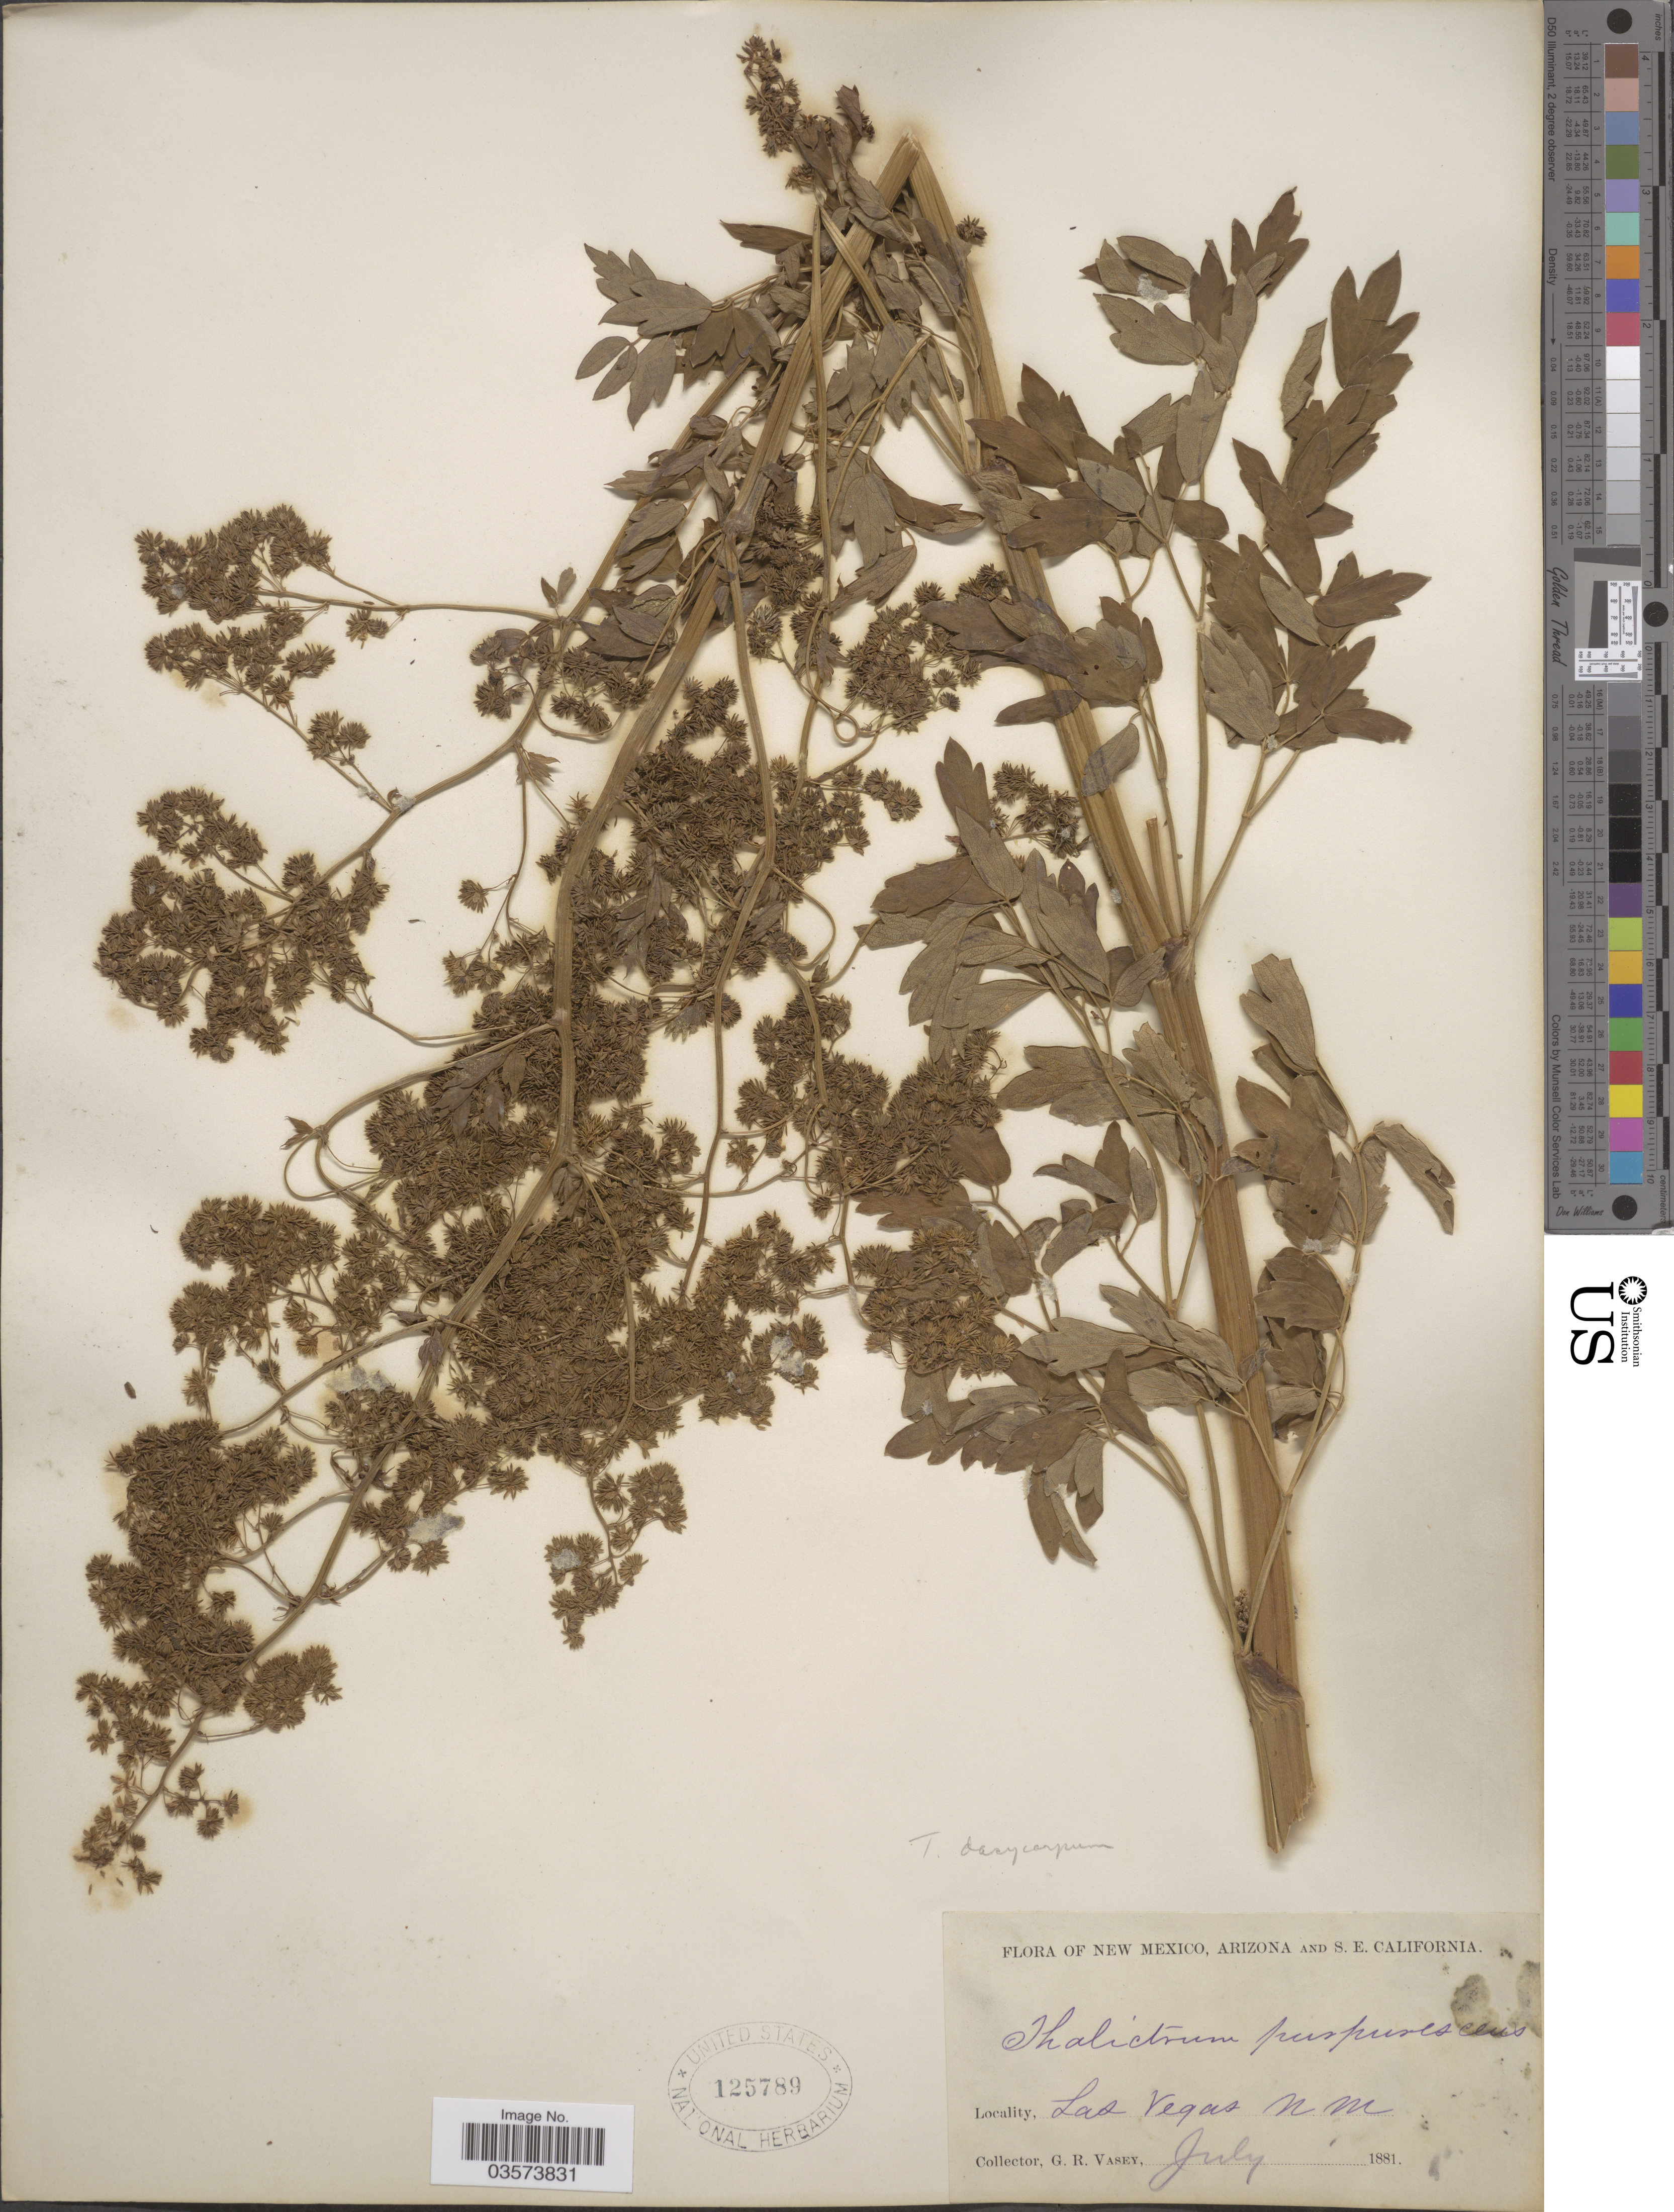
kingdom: Plantae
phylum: Tracheophyta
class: Magnoliopsida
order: Ranunculales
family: Ranunculaceae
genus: Thalictrum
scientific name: Thalictrum dasycarpum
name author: Fisch. & Avé-Lall.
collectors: G. R. Vasey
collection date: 1881-07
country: United States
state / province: New Mexico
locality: Las Vegas.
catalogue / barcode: US 125789